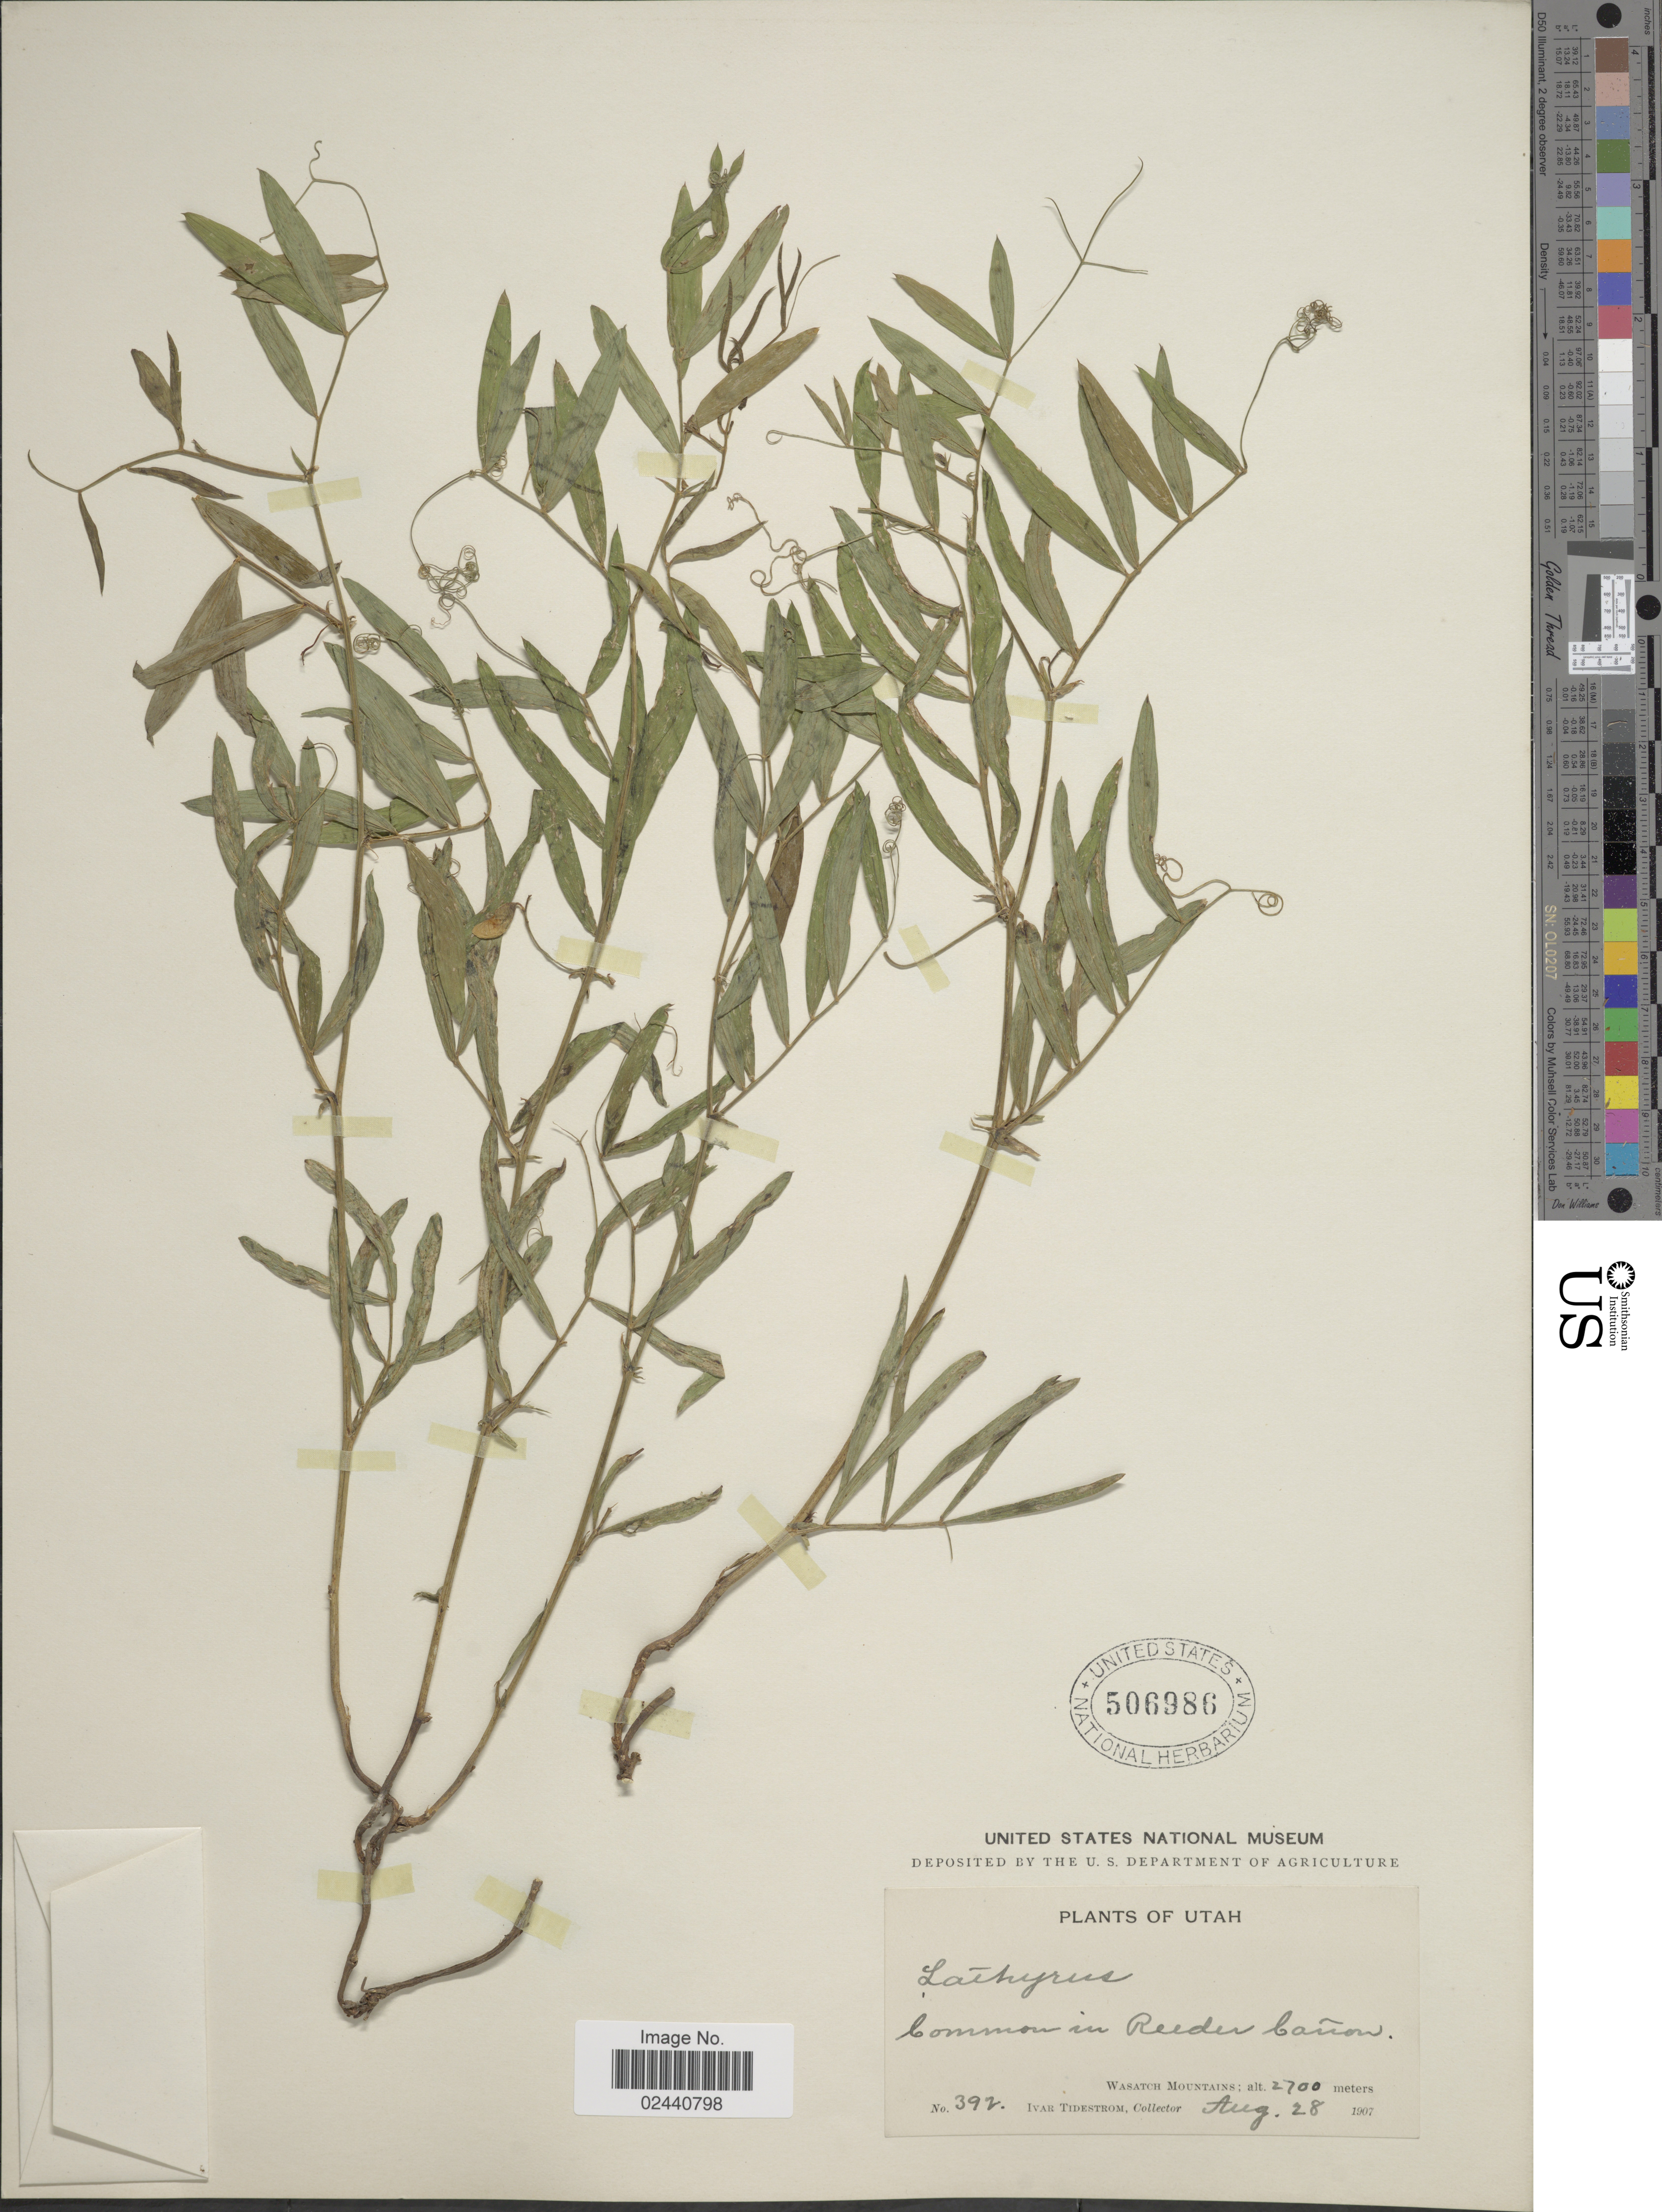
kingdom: Plantae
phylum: Tracheophyta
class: Magnoliopsida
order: Fabales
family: Fabaceae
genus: Lathyrus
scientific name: Lathyrus lanszwertii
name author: Kellogg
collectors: I. F. Tidestrom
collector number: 392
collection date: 1907-08-28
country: United States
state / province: Utah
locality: Reeder Canon, Wasatch Mountains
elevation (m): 2700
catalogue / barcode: US 506986